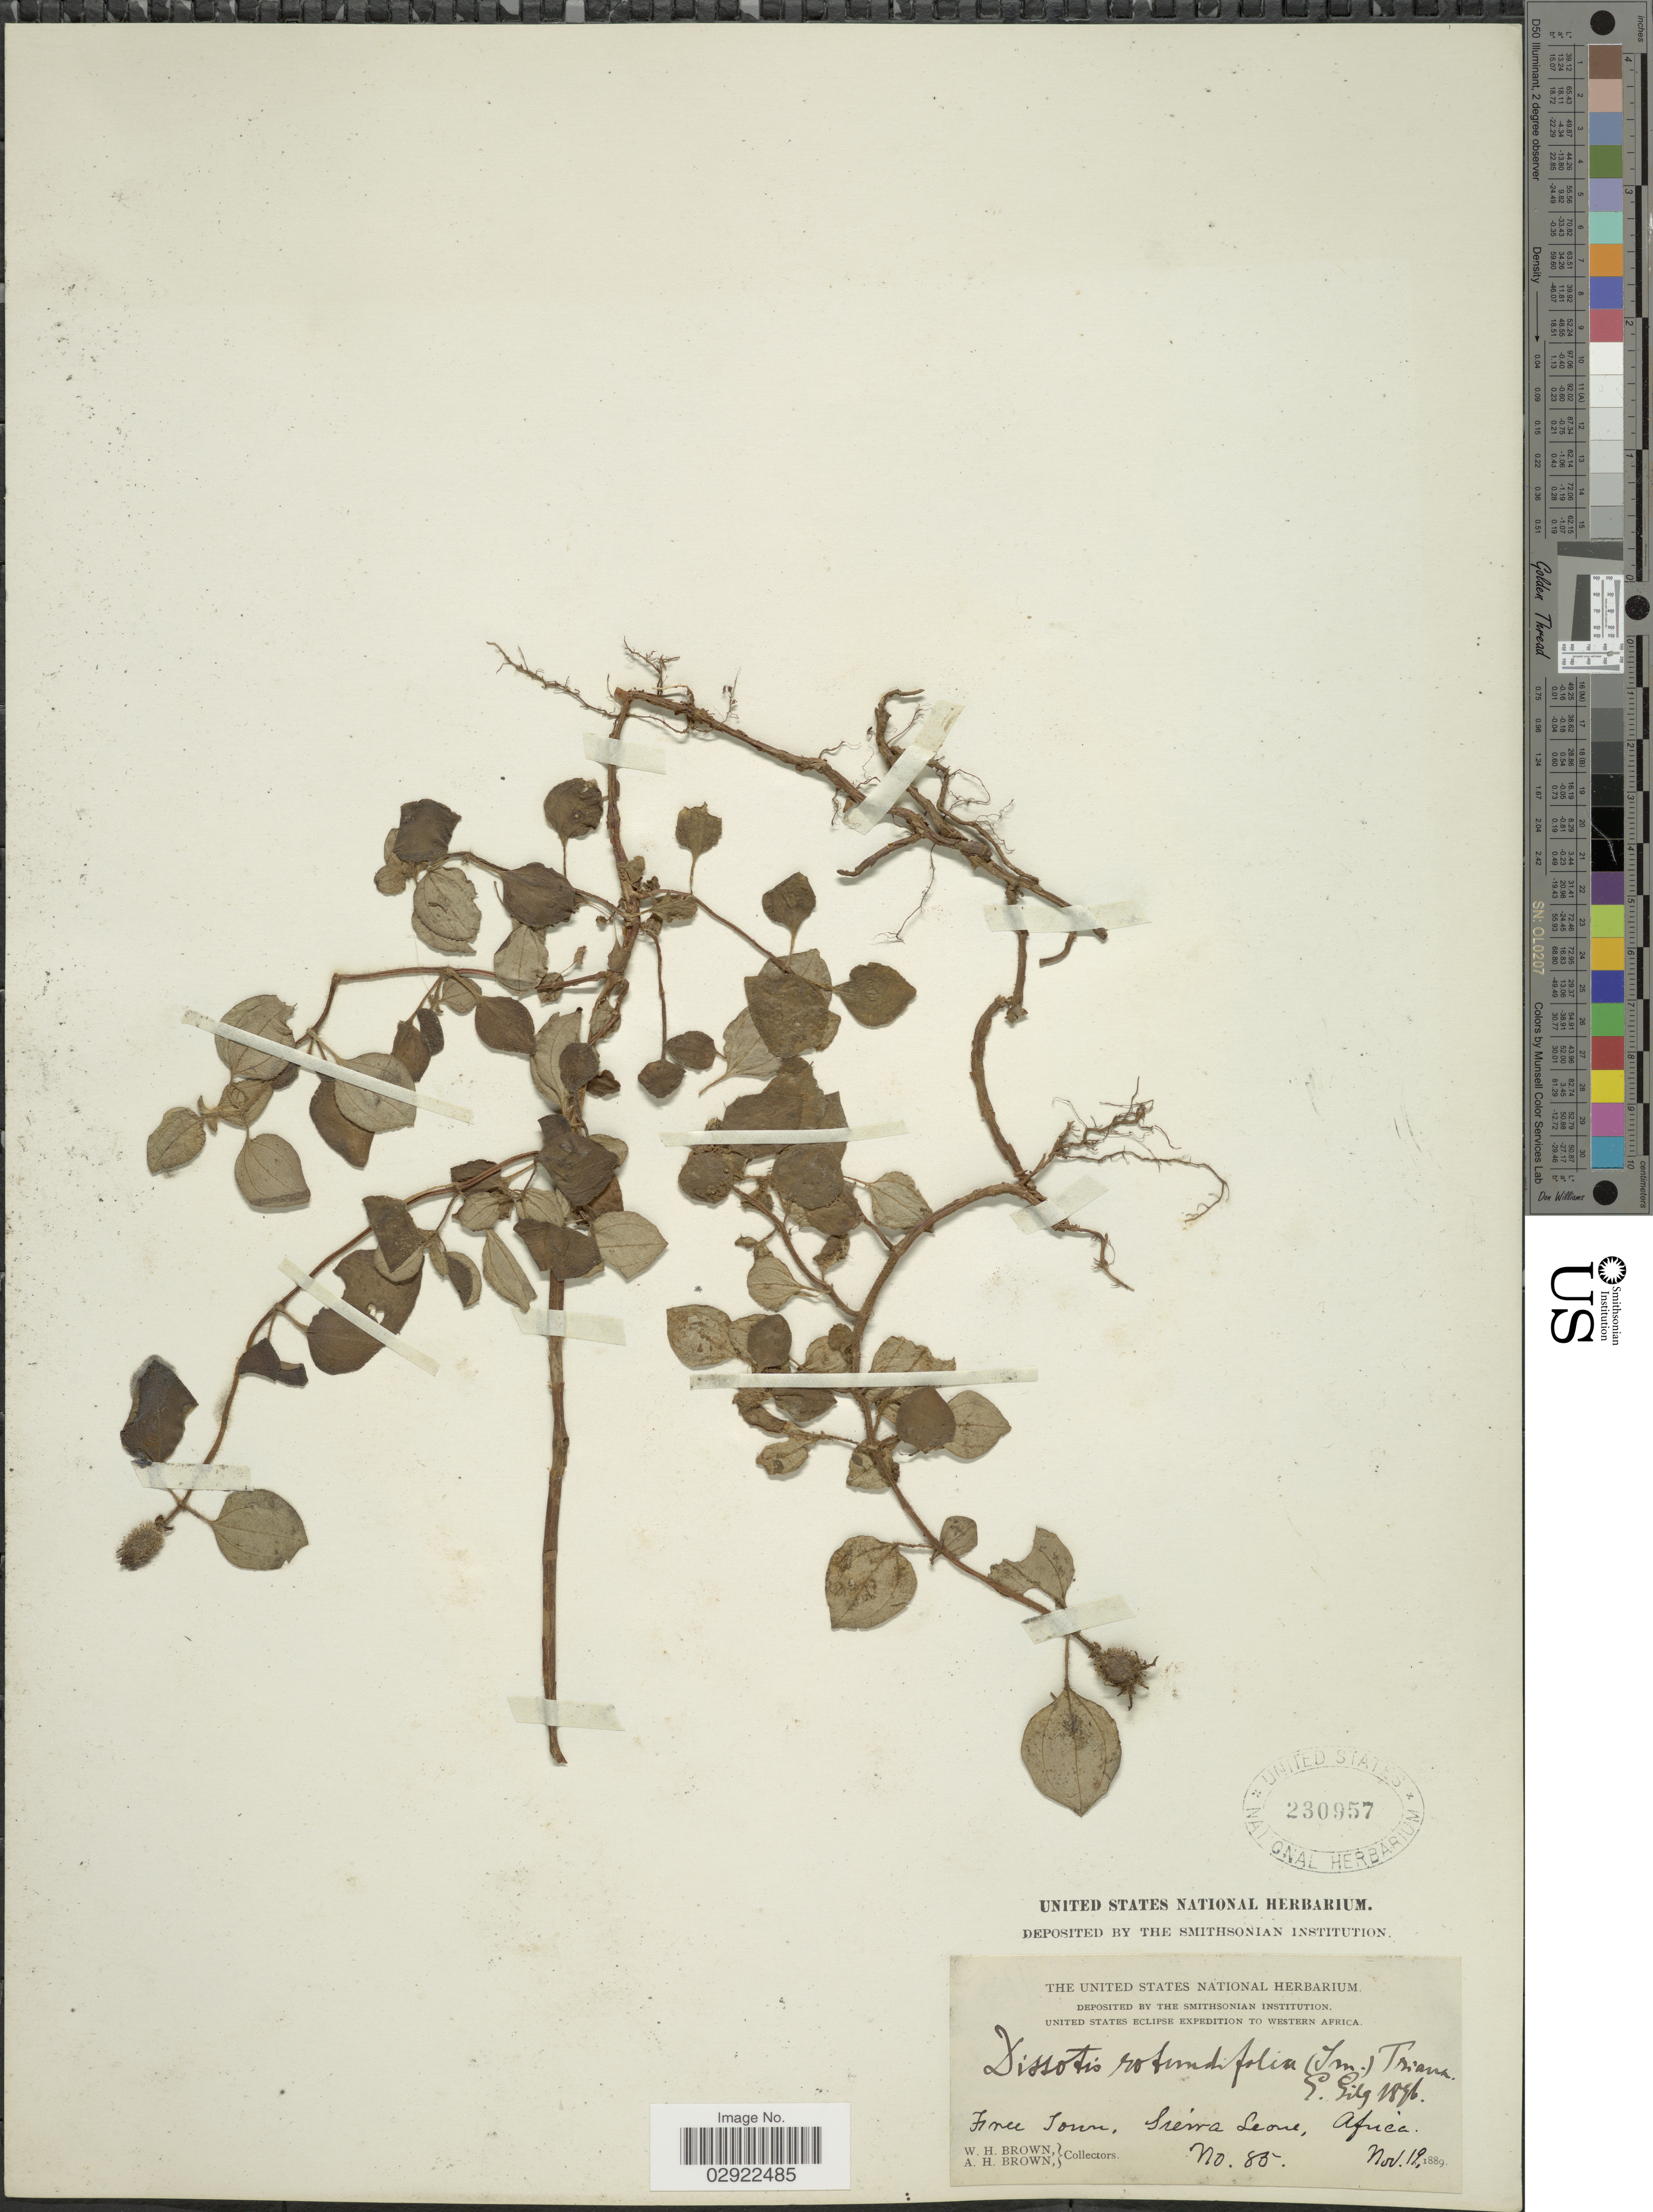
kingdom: Plantae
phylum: Tracheophyta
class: Magnoliopsida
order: Myrtales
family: Melastomataceae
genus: Heterotis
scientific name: Heterotis rotundifolia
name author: (Sm.) Jacq.-Fél.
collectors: W. H. Brown & A. H. Brown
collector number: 85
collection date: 1889-11-19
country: Sierra Leone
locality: Free Town, Africa.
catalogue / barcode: US 230957